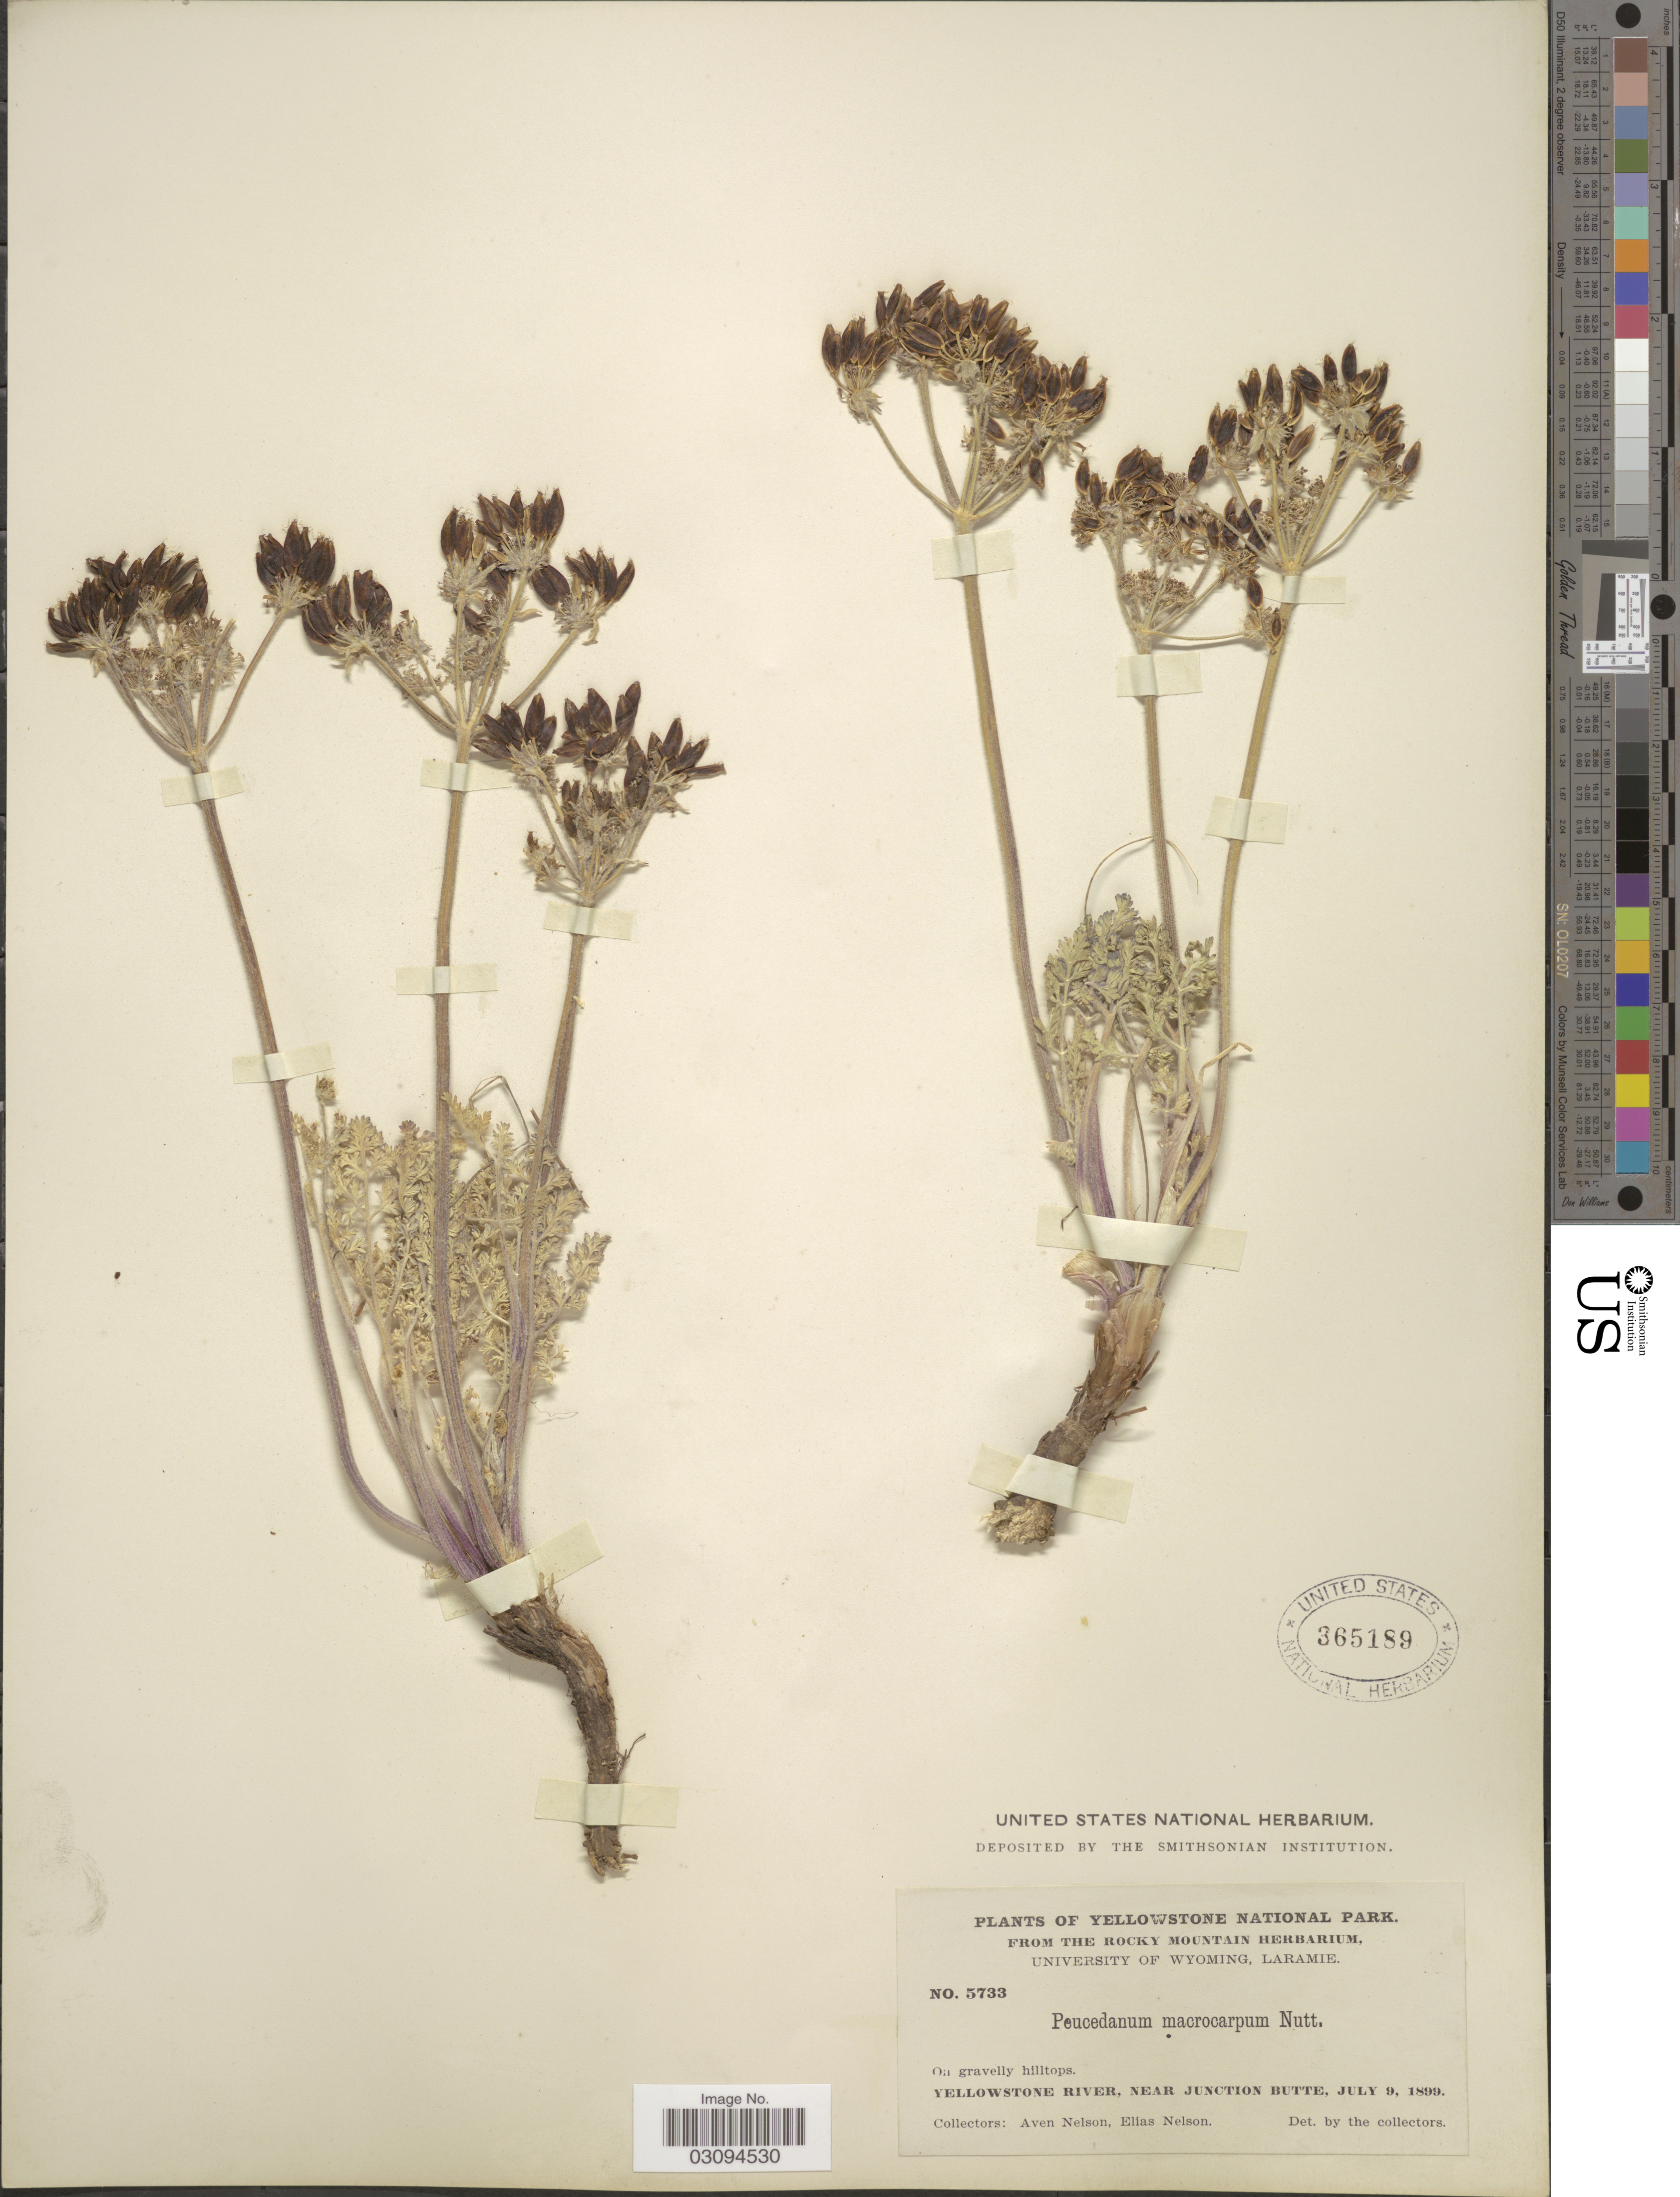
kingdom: Plantae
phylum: Tracheophyta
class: Magnoliopsida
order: Apiales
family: Apiaceae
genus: Lomatium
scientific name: Lomatium macrocarpum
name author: (Hook. et al.) J.M. Coult. & Rose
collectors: A. Nelson & E. Nelson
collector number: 5733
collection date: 1899-07-09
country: United States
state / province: Wyoming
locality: Yellowstone National Park. Yellowstone River, near junction Butte.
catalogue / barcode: US 365189